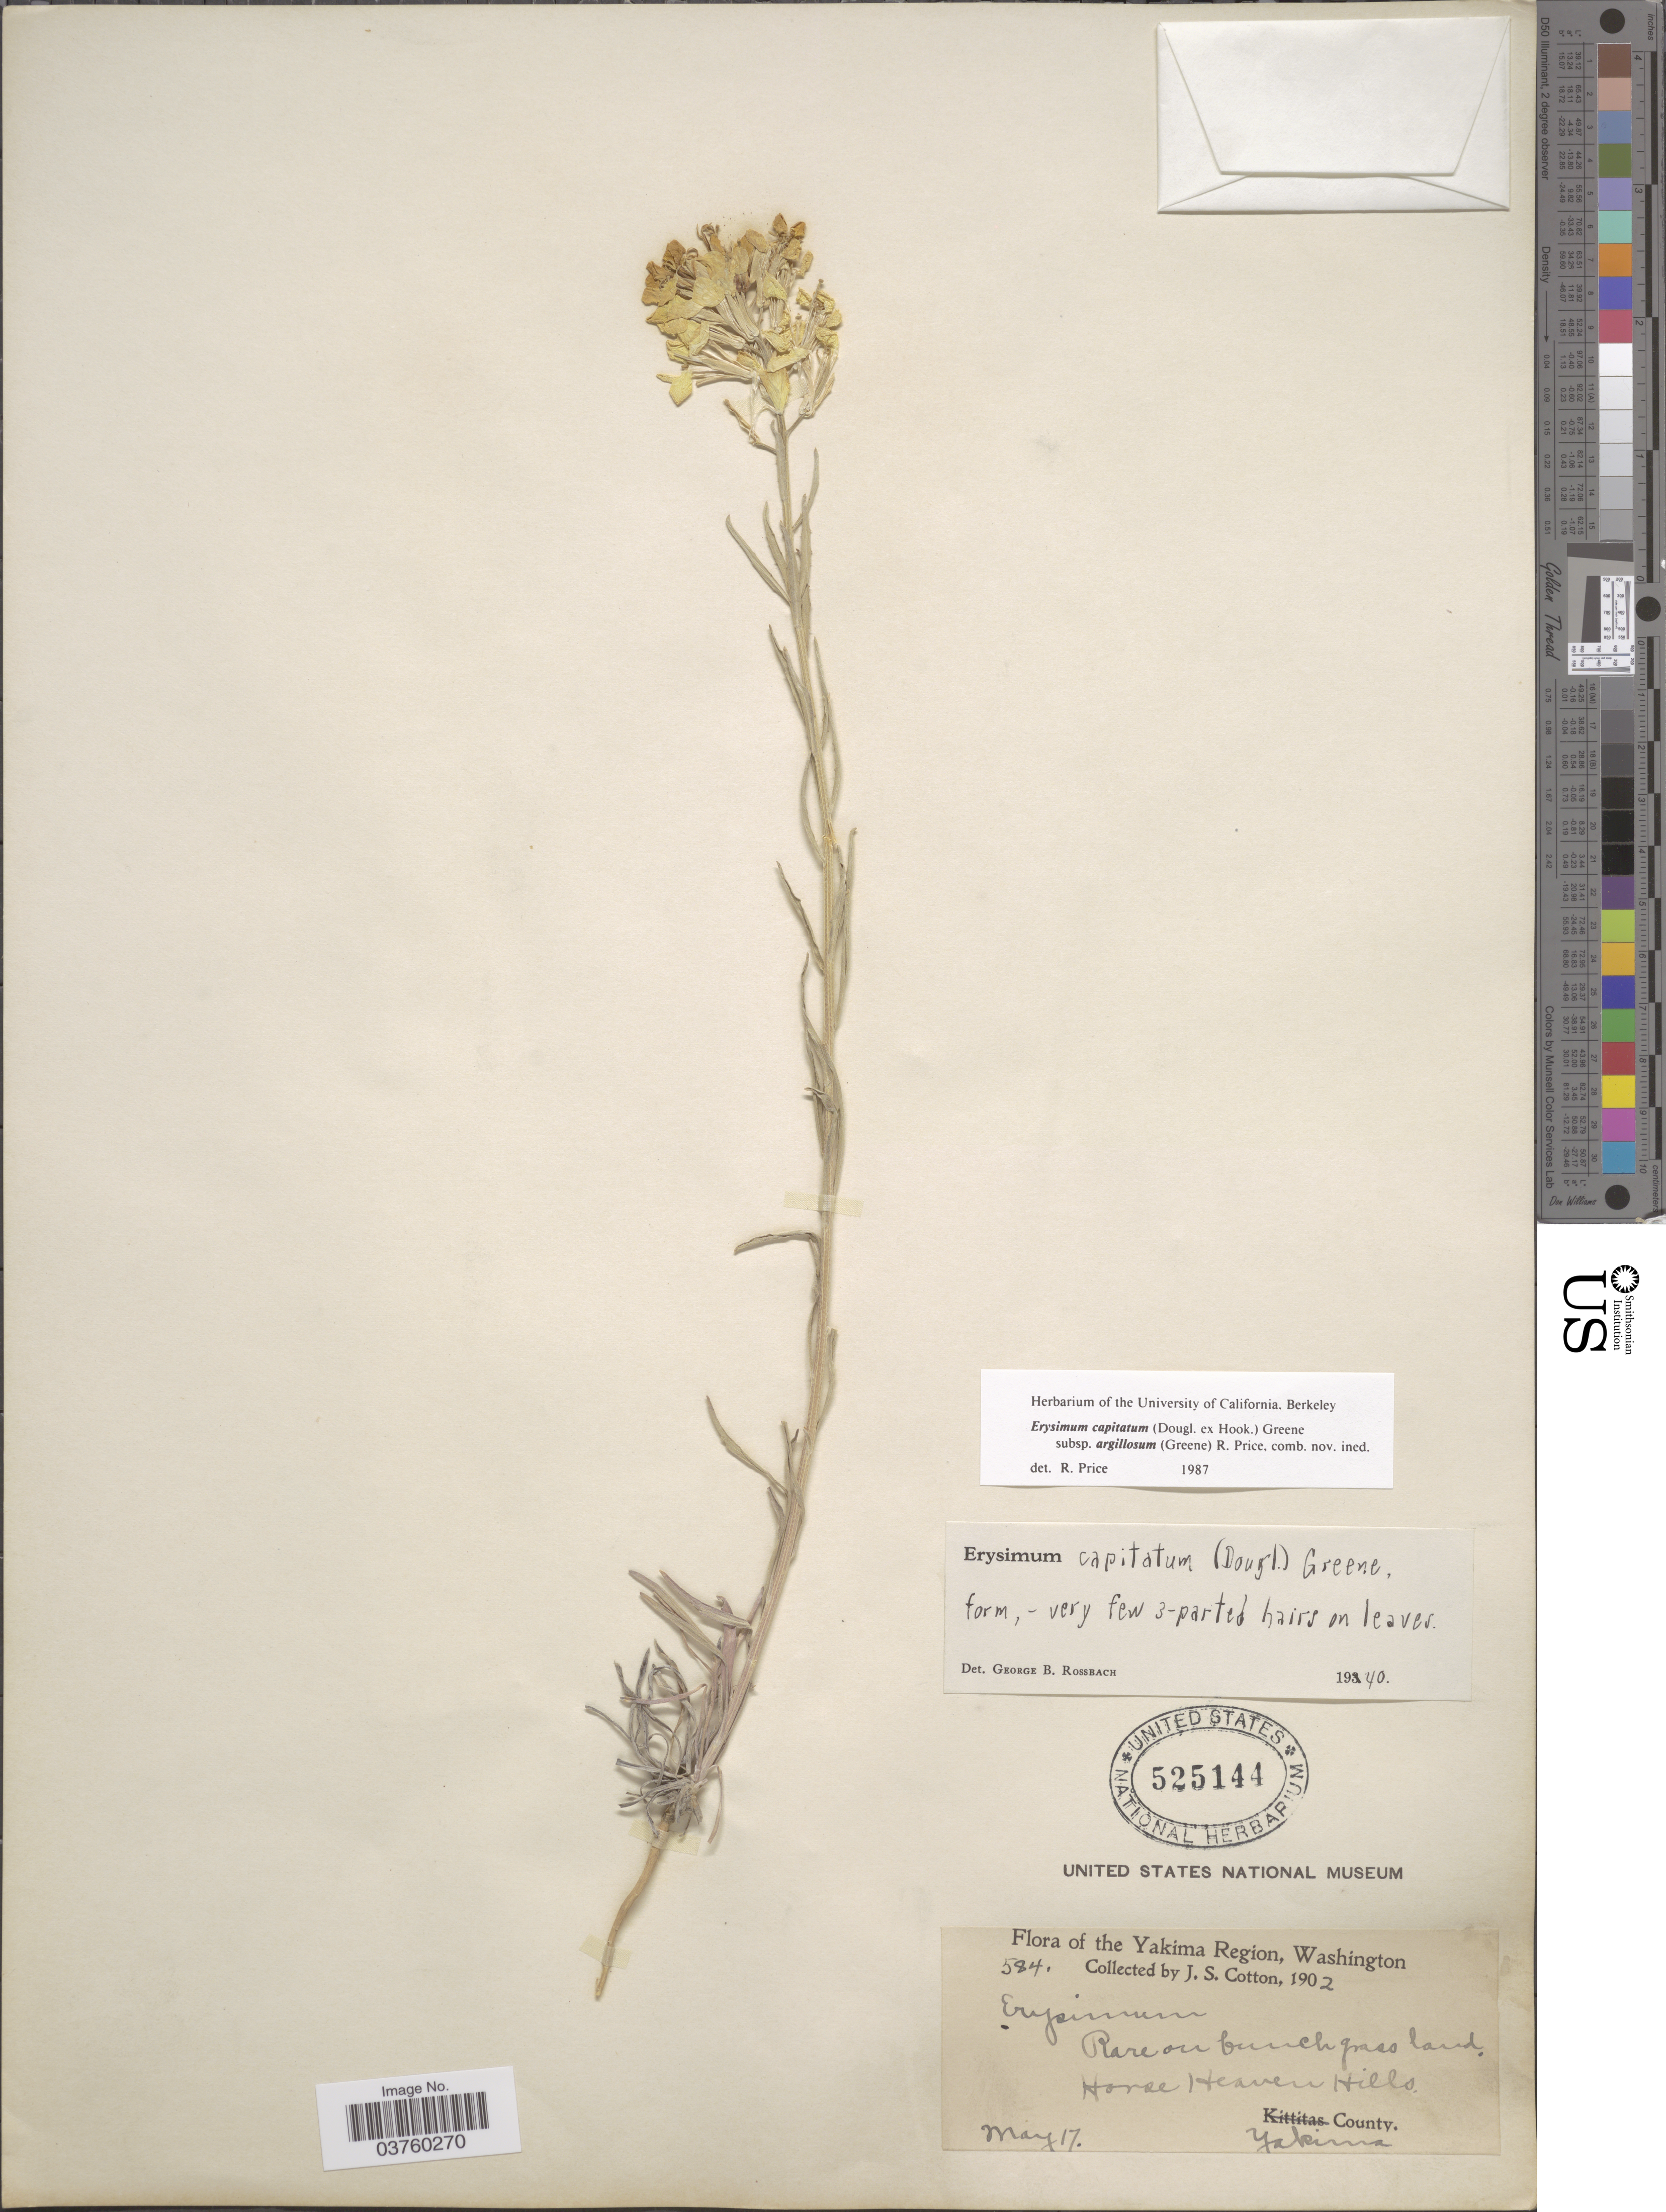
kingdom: Plantae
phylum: Tracheophyta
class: Magnoliopsida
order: Brassicales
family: Brassicaceae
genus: Erysimum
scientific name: Erysimum capitatum subsp. argillosum (Greene) R.A. Price comb. nov. ined.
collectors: J. S. Cotton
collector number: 584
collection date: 1902-05-17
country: United States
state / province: Washington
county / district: Yakima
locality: Yakima Region. Horse Heaven Hills. Yakima County.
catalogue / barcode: US 525144